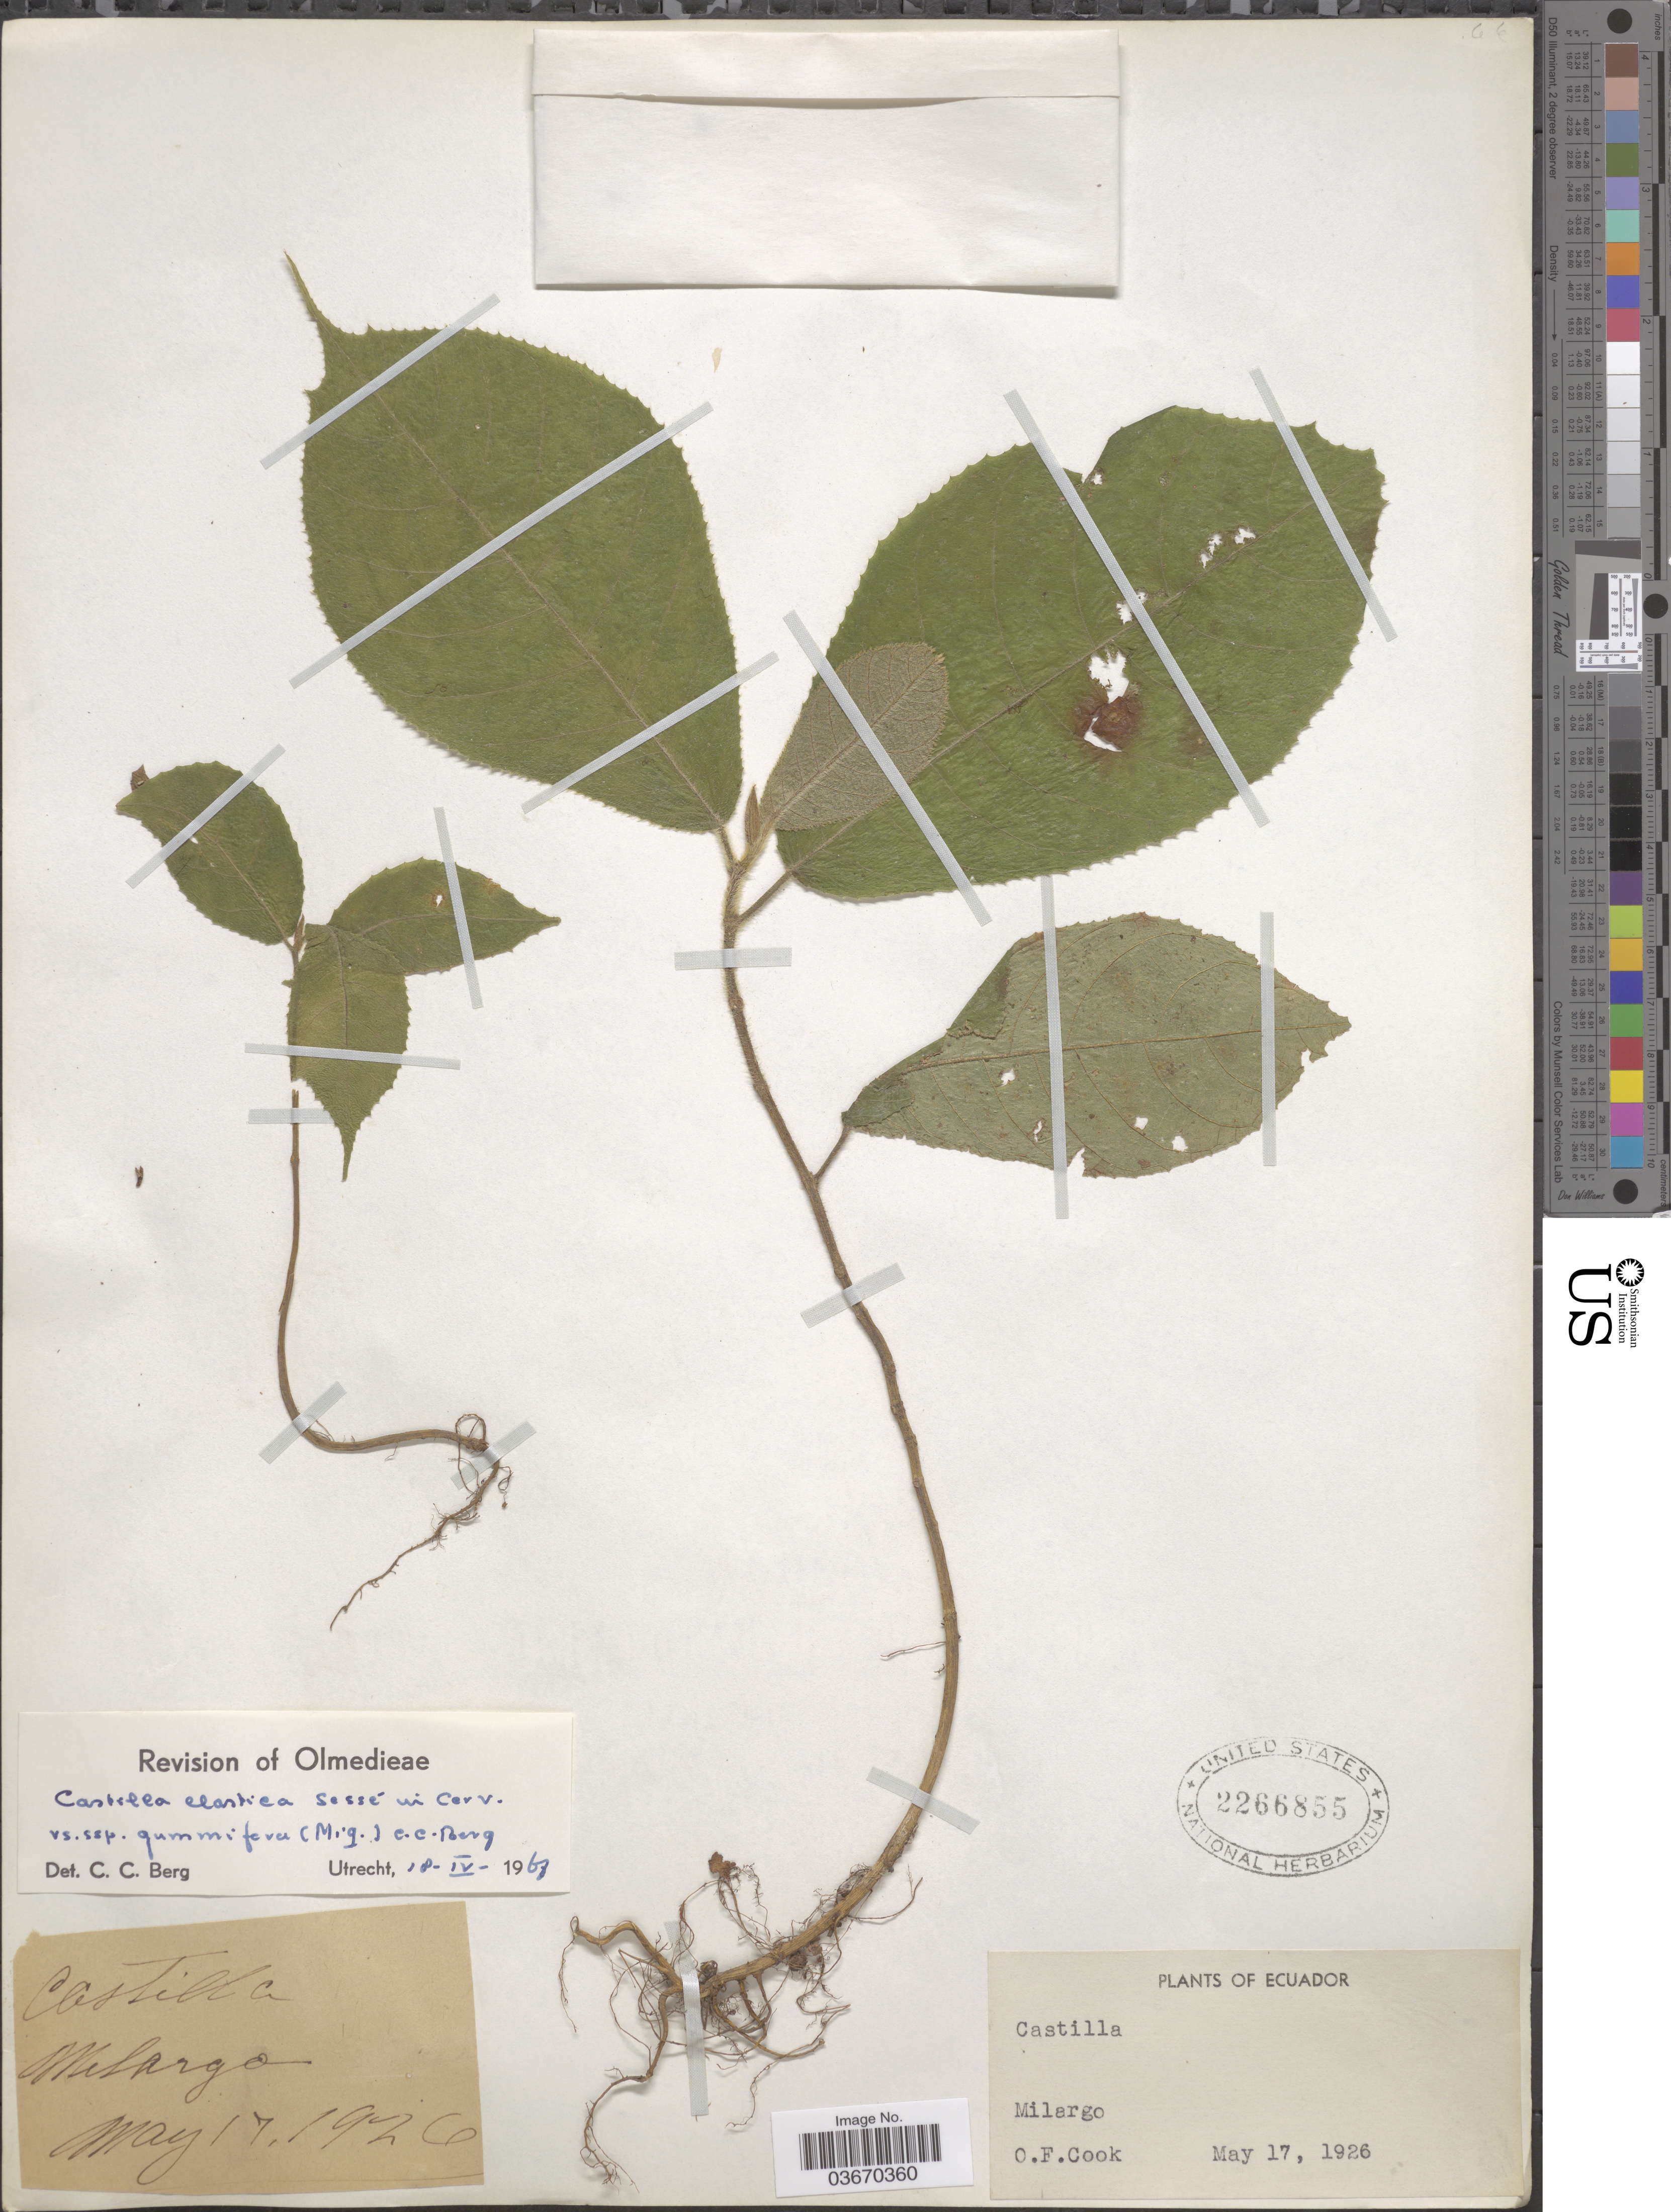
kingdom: Plantae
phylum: Tracheophyta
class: Magnoliopsida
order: Rosales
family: Moraceae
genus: Castilla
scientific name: Castilla elastica subsp. gummifera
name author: (Miq.) C.C. Berg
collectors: O. F. Cook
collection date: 1926-05-17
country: Ecuador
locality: Milargo.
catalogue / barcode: US 2266855